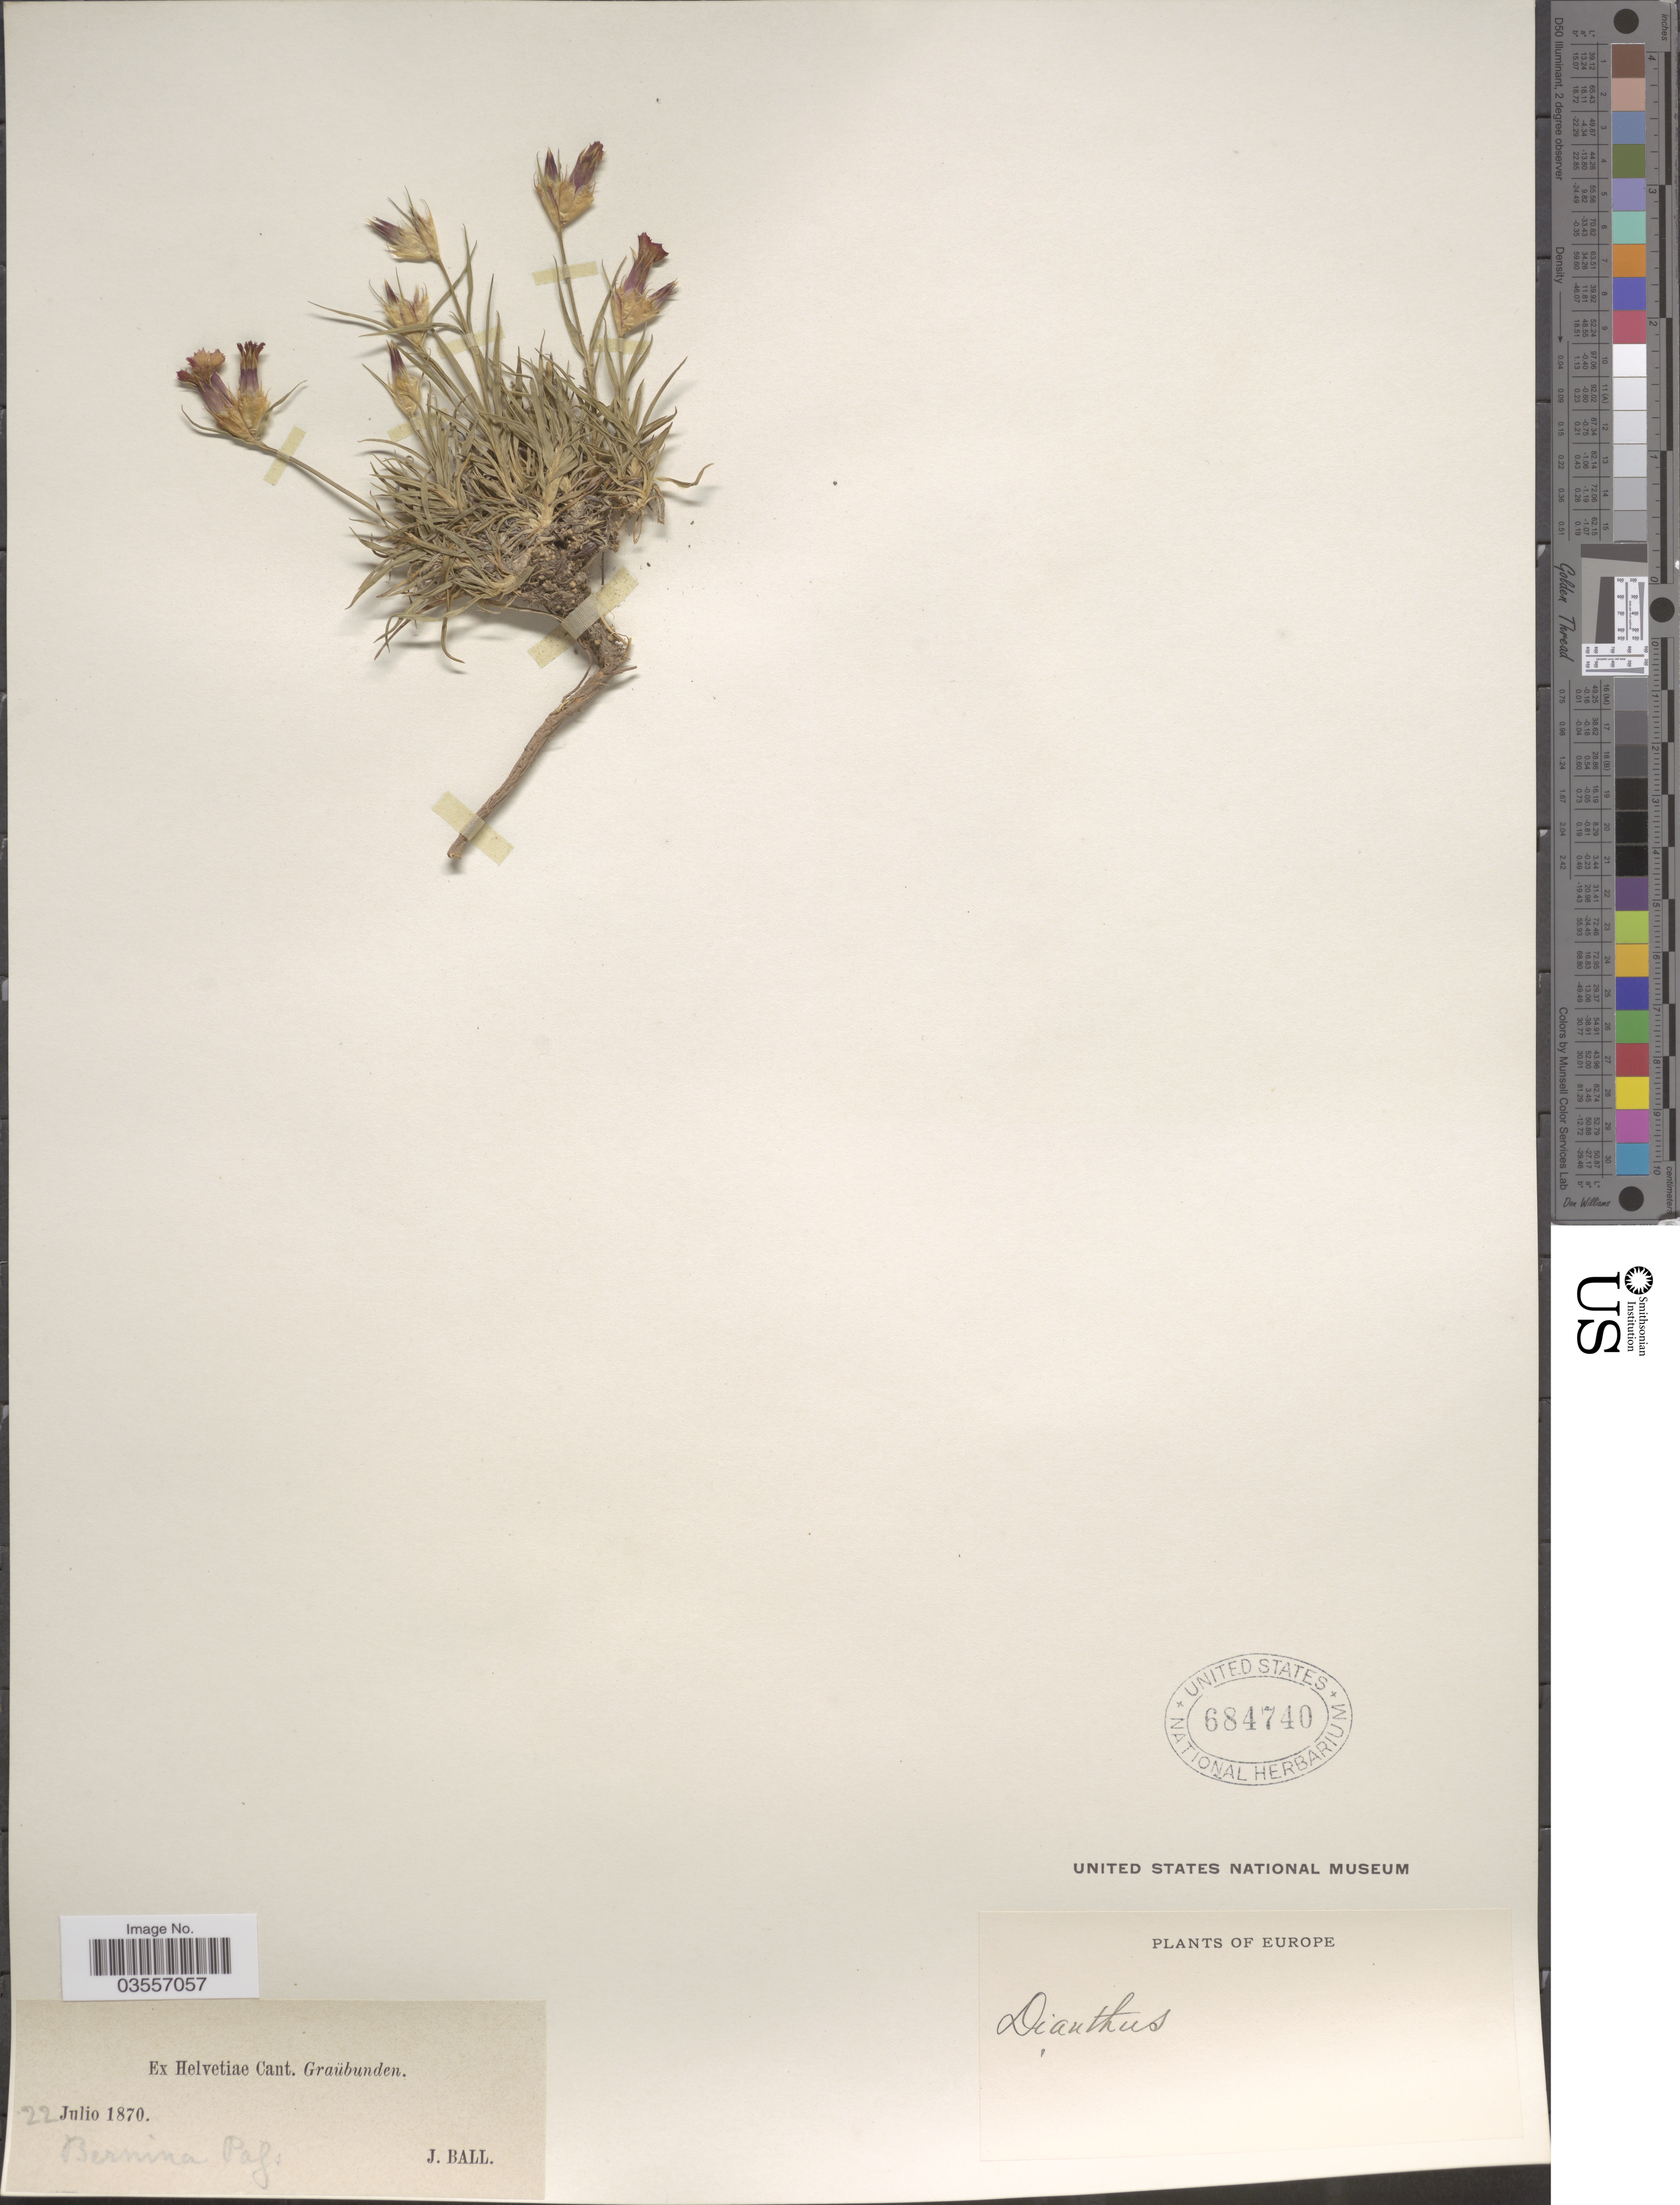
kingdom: Plantae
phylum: Tracheophyta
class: Magnoliopsida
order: Caryophyllales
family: Caryophyllaceae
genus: Dianthus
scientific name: Dianthus sp.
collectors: J. Ball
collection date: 1870-07-22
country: Switzerland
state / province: Graubunden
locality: Ex Helvetiae Cant. Graübunden. Bernina Pass.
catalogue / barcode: US 684740